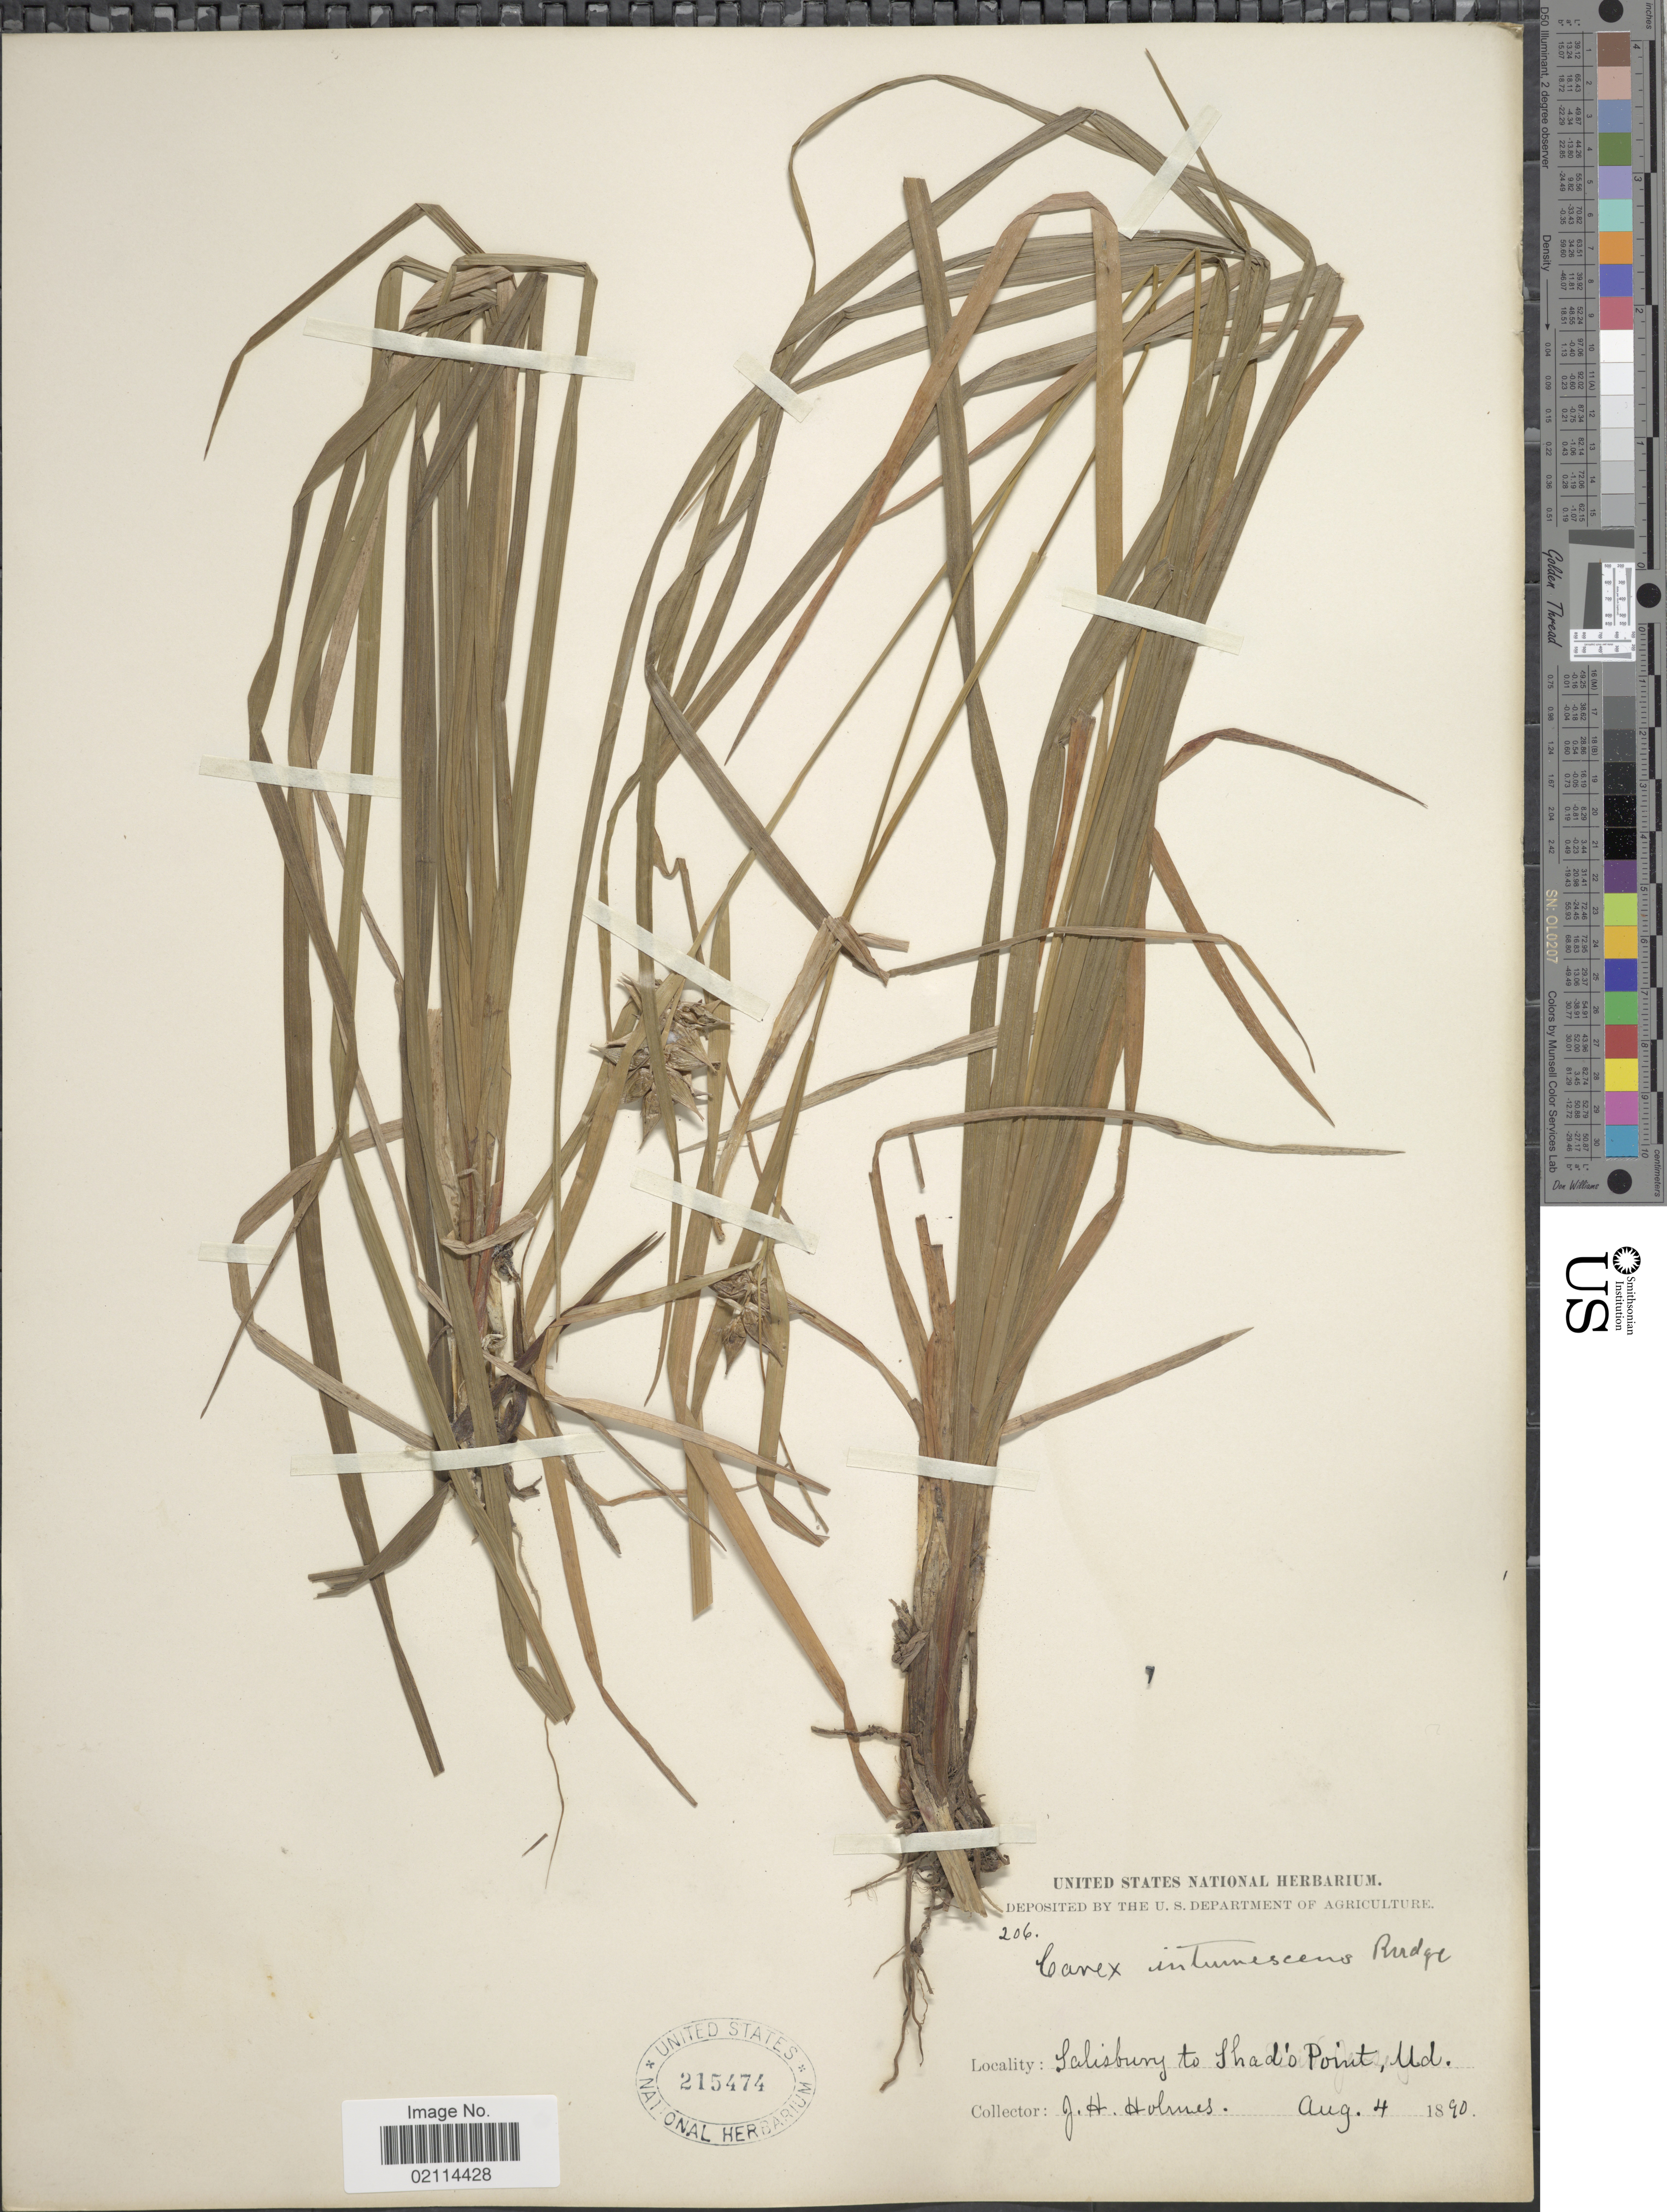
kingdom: Plantae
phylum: Tracheophyta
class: Liliopsida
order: Poales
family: Cyperaceae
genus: Carex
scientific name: Carex intumescens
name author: Rudge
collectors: J. Holmes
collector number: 206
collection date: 1890-08-04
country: United States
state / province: Maryland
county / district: Wicomico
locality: Salisbury to Shad's Point,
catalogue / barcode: US 215474